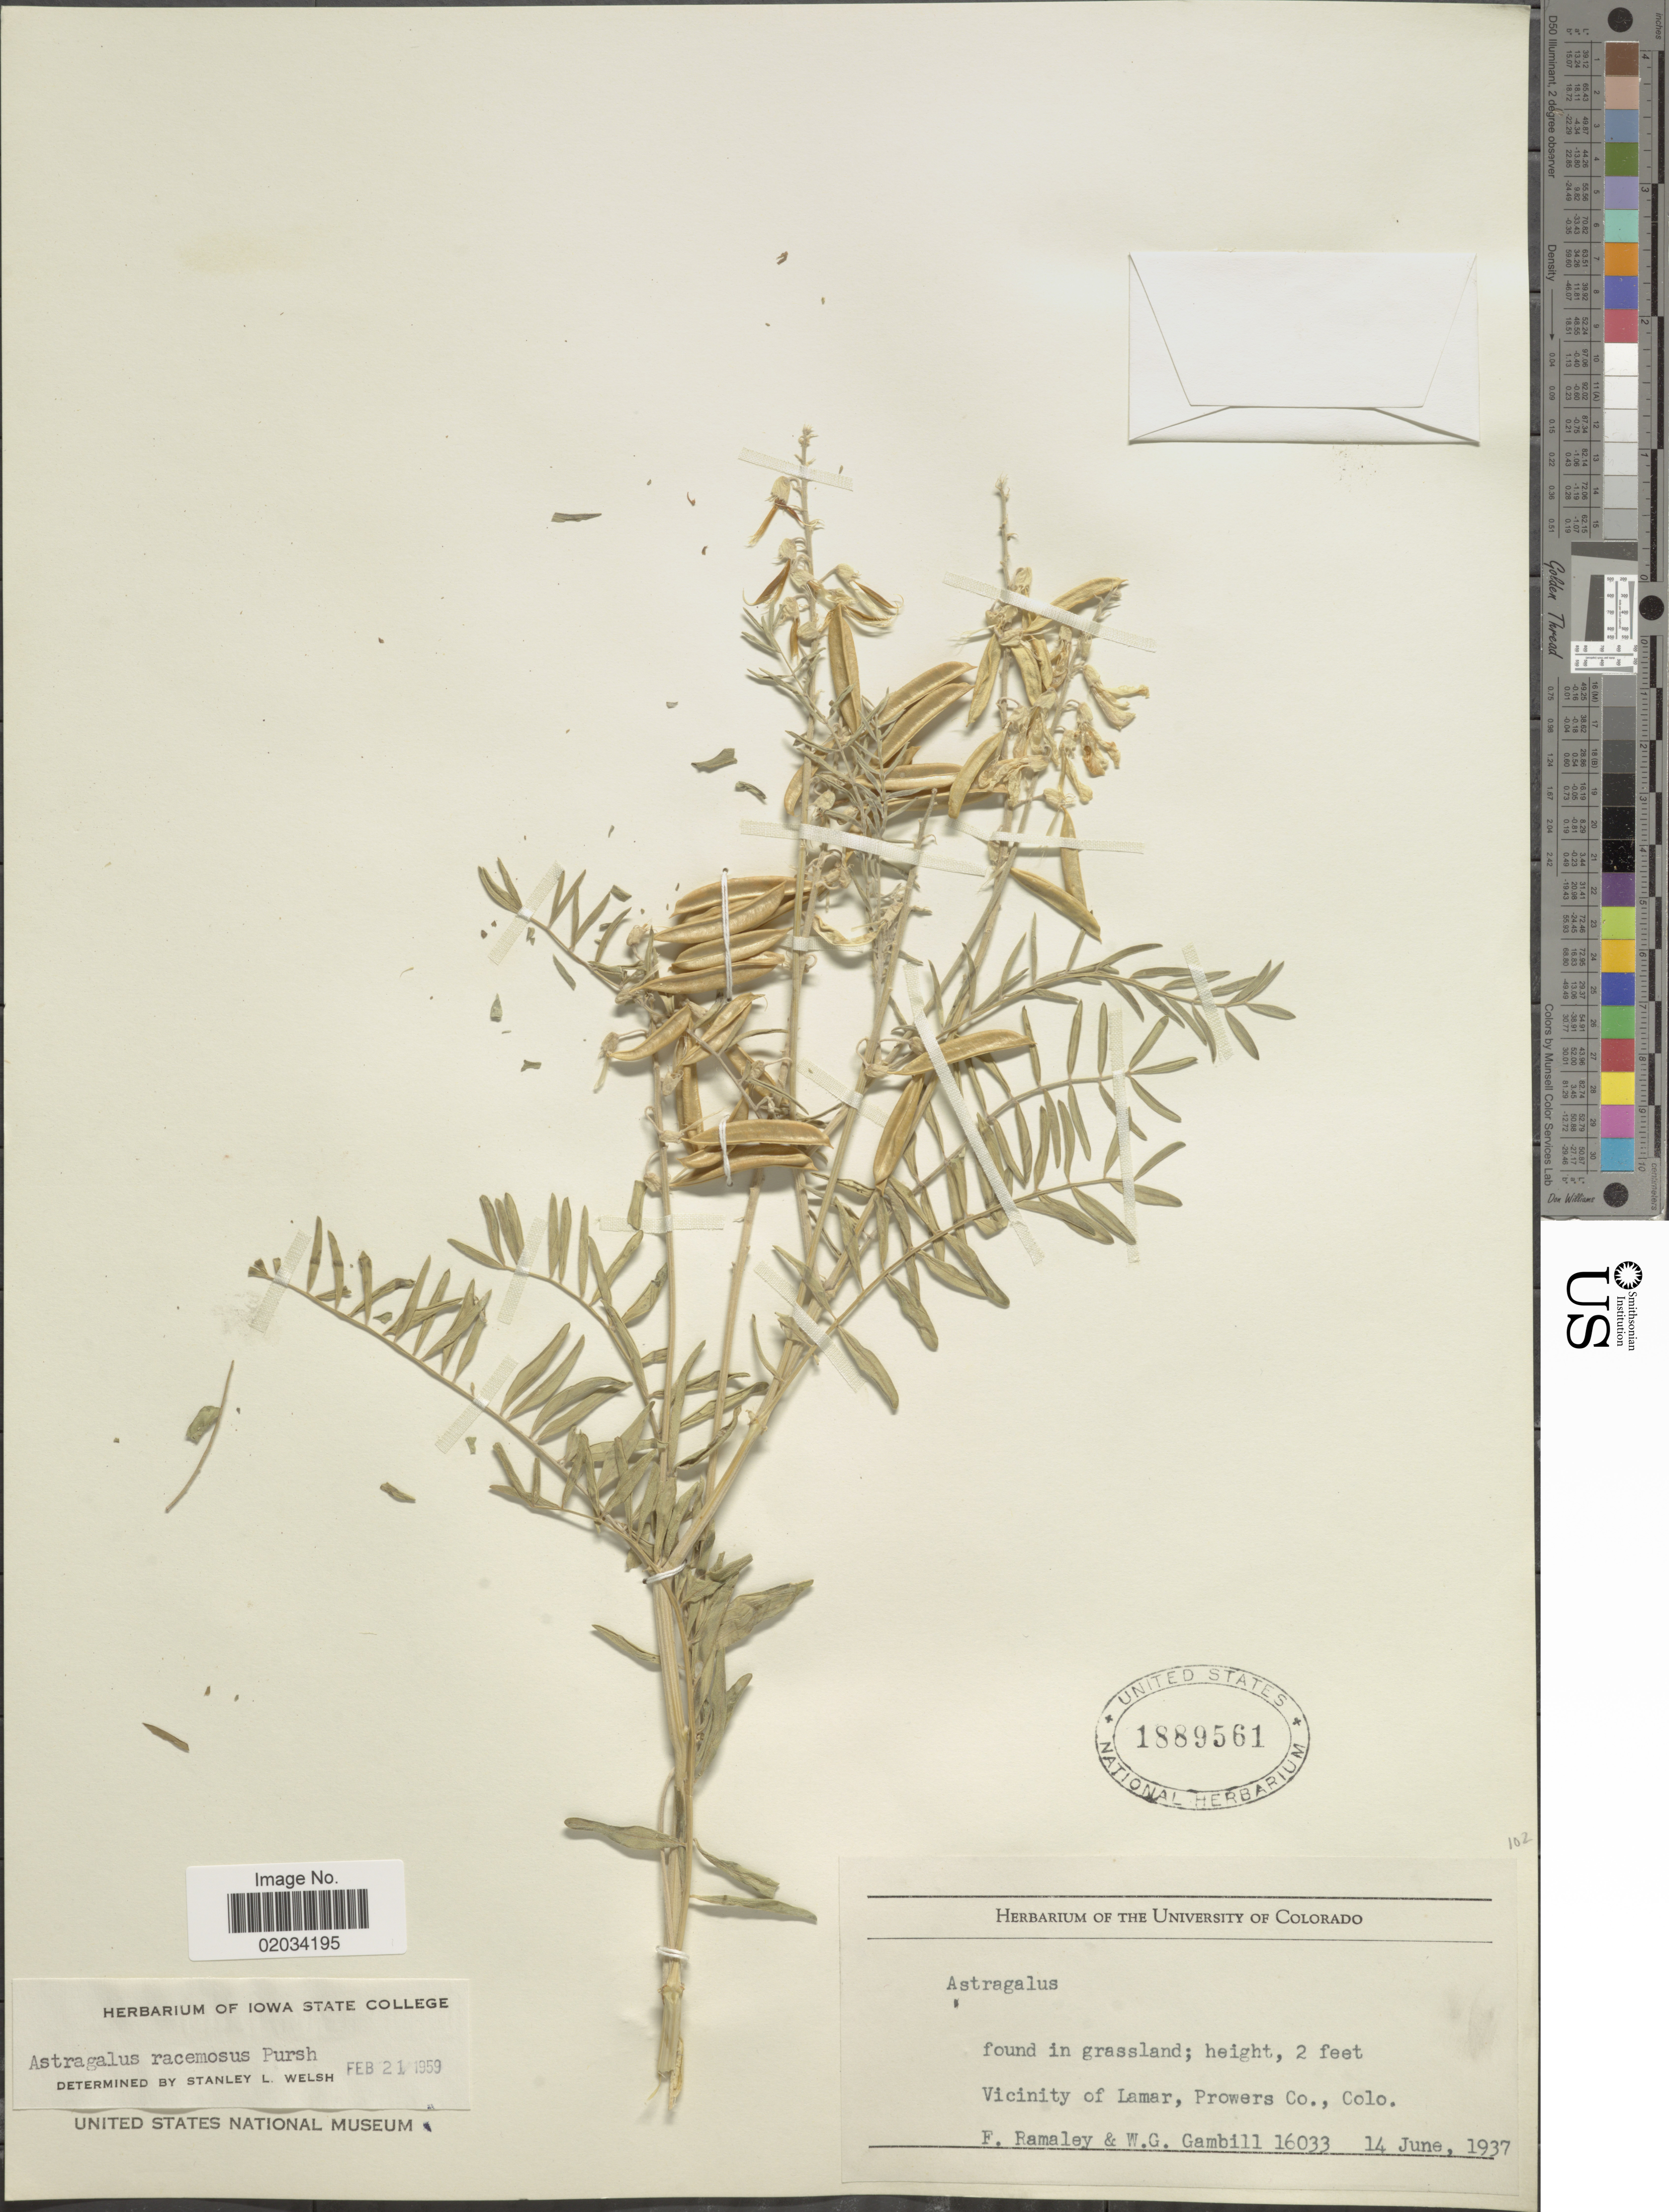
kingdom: Plantae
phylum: Tracheophyta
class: Magnoliopsida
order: Fabales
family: Fabaceae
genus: Astragalus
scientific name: Astragalus racemosus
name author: Pursh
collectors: F. Ramaley & W. Gambill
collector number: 16033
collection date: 1937-06-14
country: United States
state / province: Colorado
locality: Vicinity of Lamar, Prowers Co., Colo.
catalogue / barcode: US 1889561